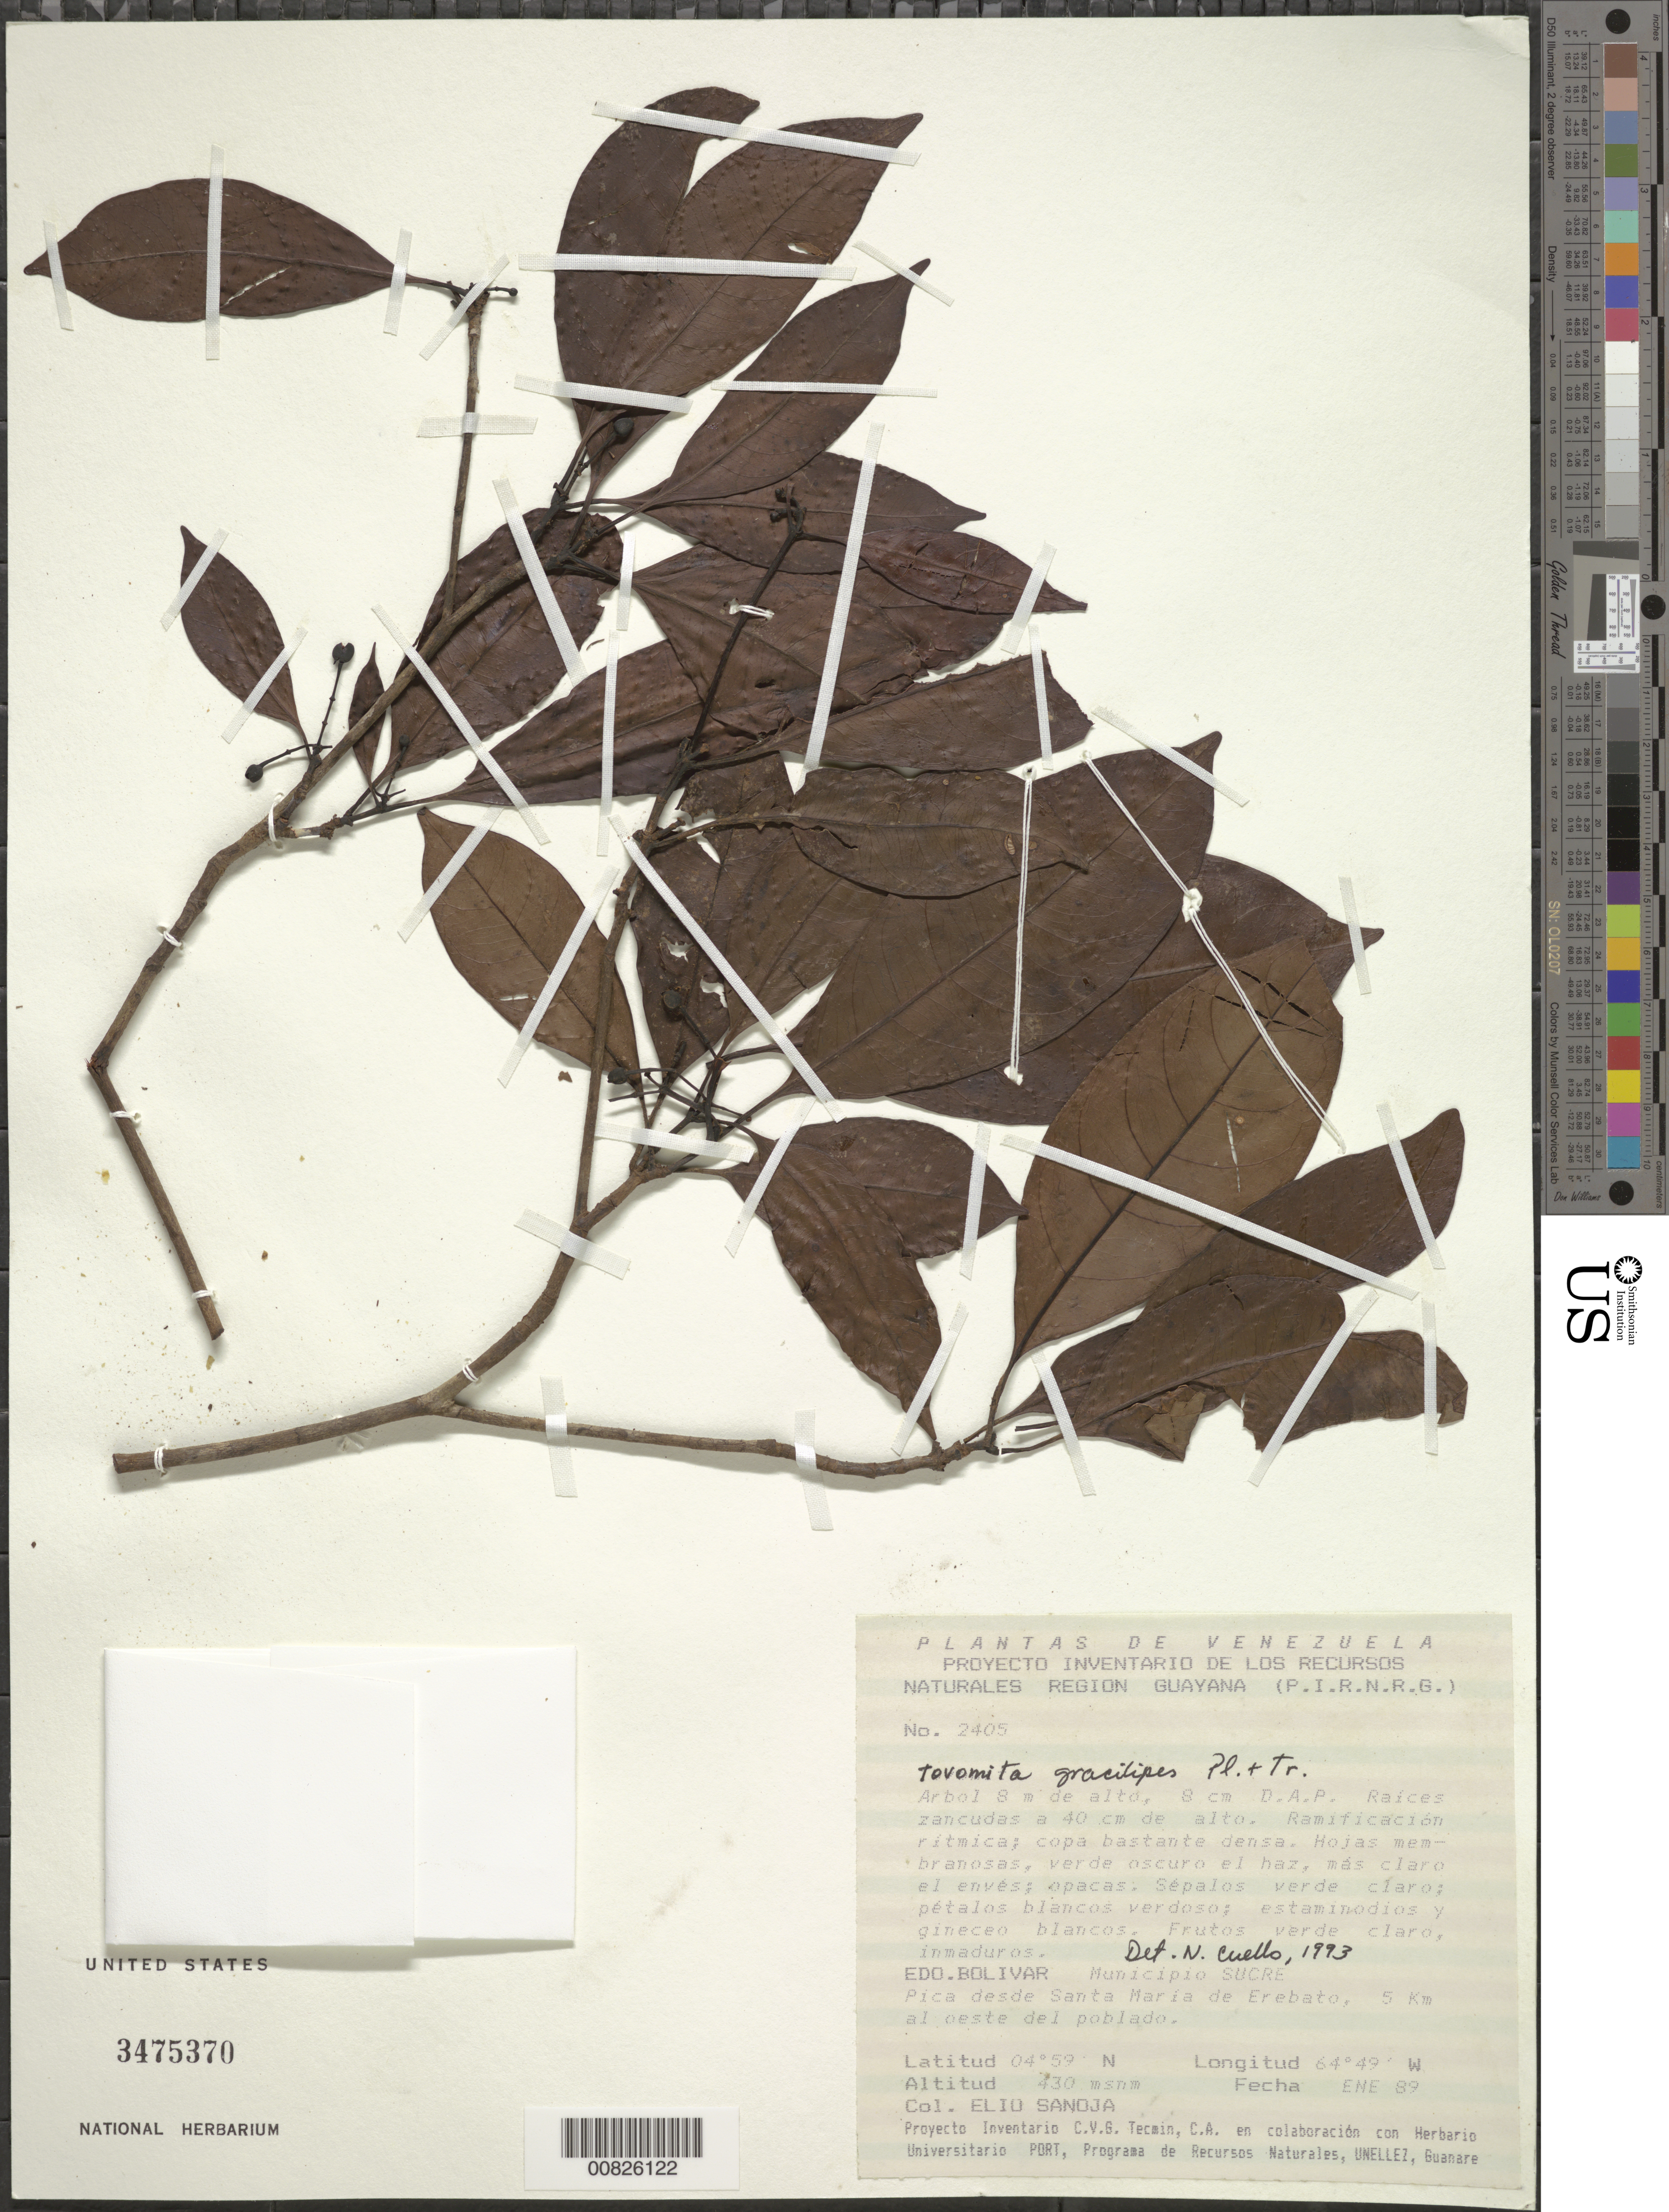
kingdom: Plantae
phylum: Tracheophyta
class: Magnoliopsida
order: Malpighiales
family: Clusiaceae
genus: Tovomita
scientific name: Tovomita gracilipes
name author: Planch. & Triana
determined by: Cuello, Nidia L.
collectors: E. Sanoja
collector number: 2405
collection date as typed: Jan-89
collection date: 1989-01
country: Venezuela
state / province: Bolívar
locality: Mun. Sucre, Santa María de Erebato, 5 km oeste del poblado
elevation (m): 430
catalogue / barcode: US 3475370